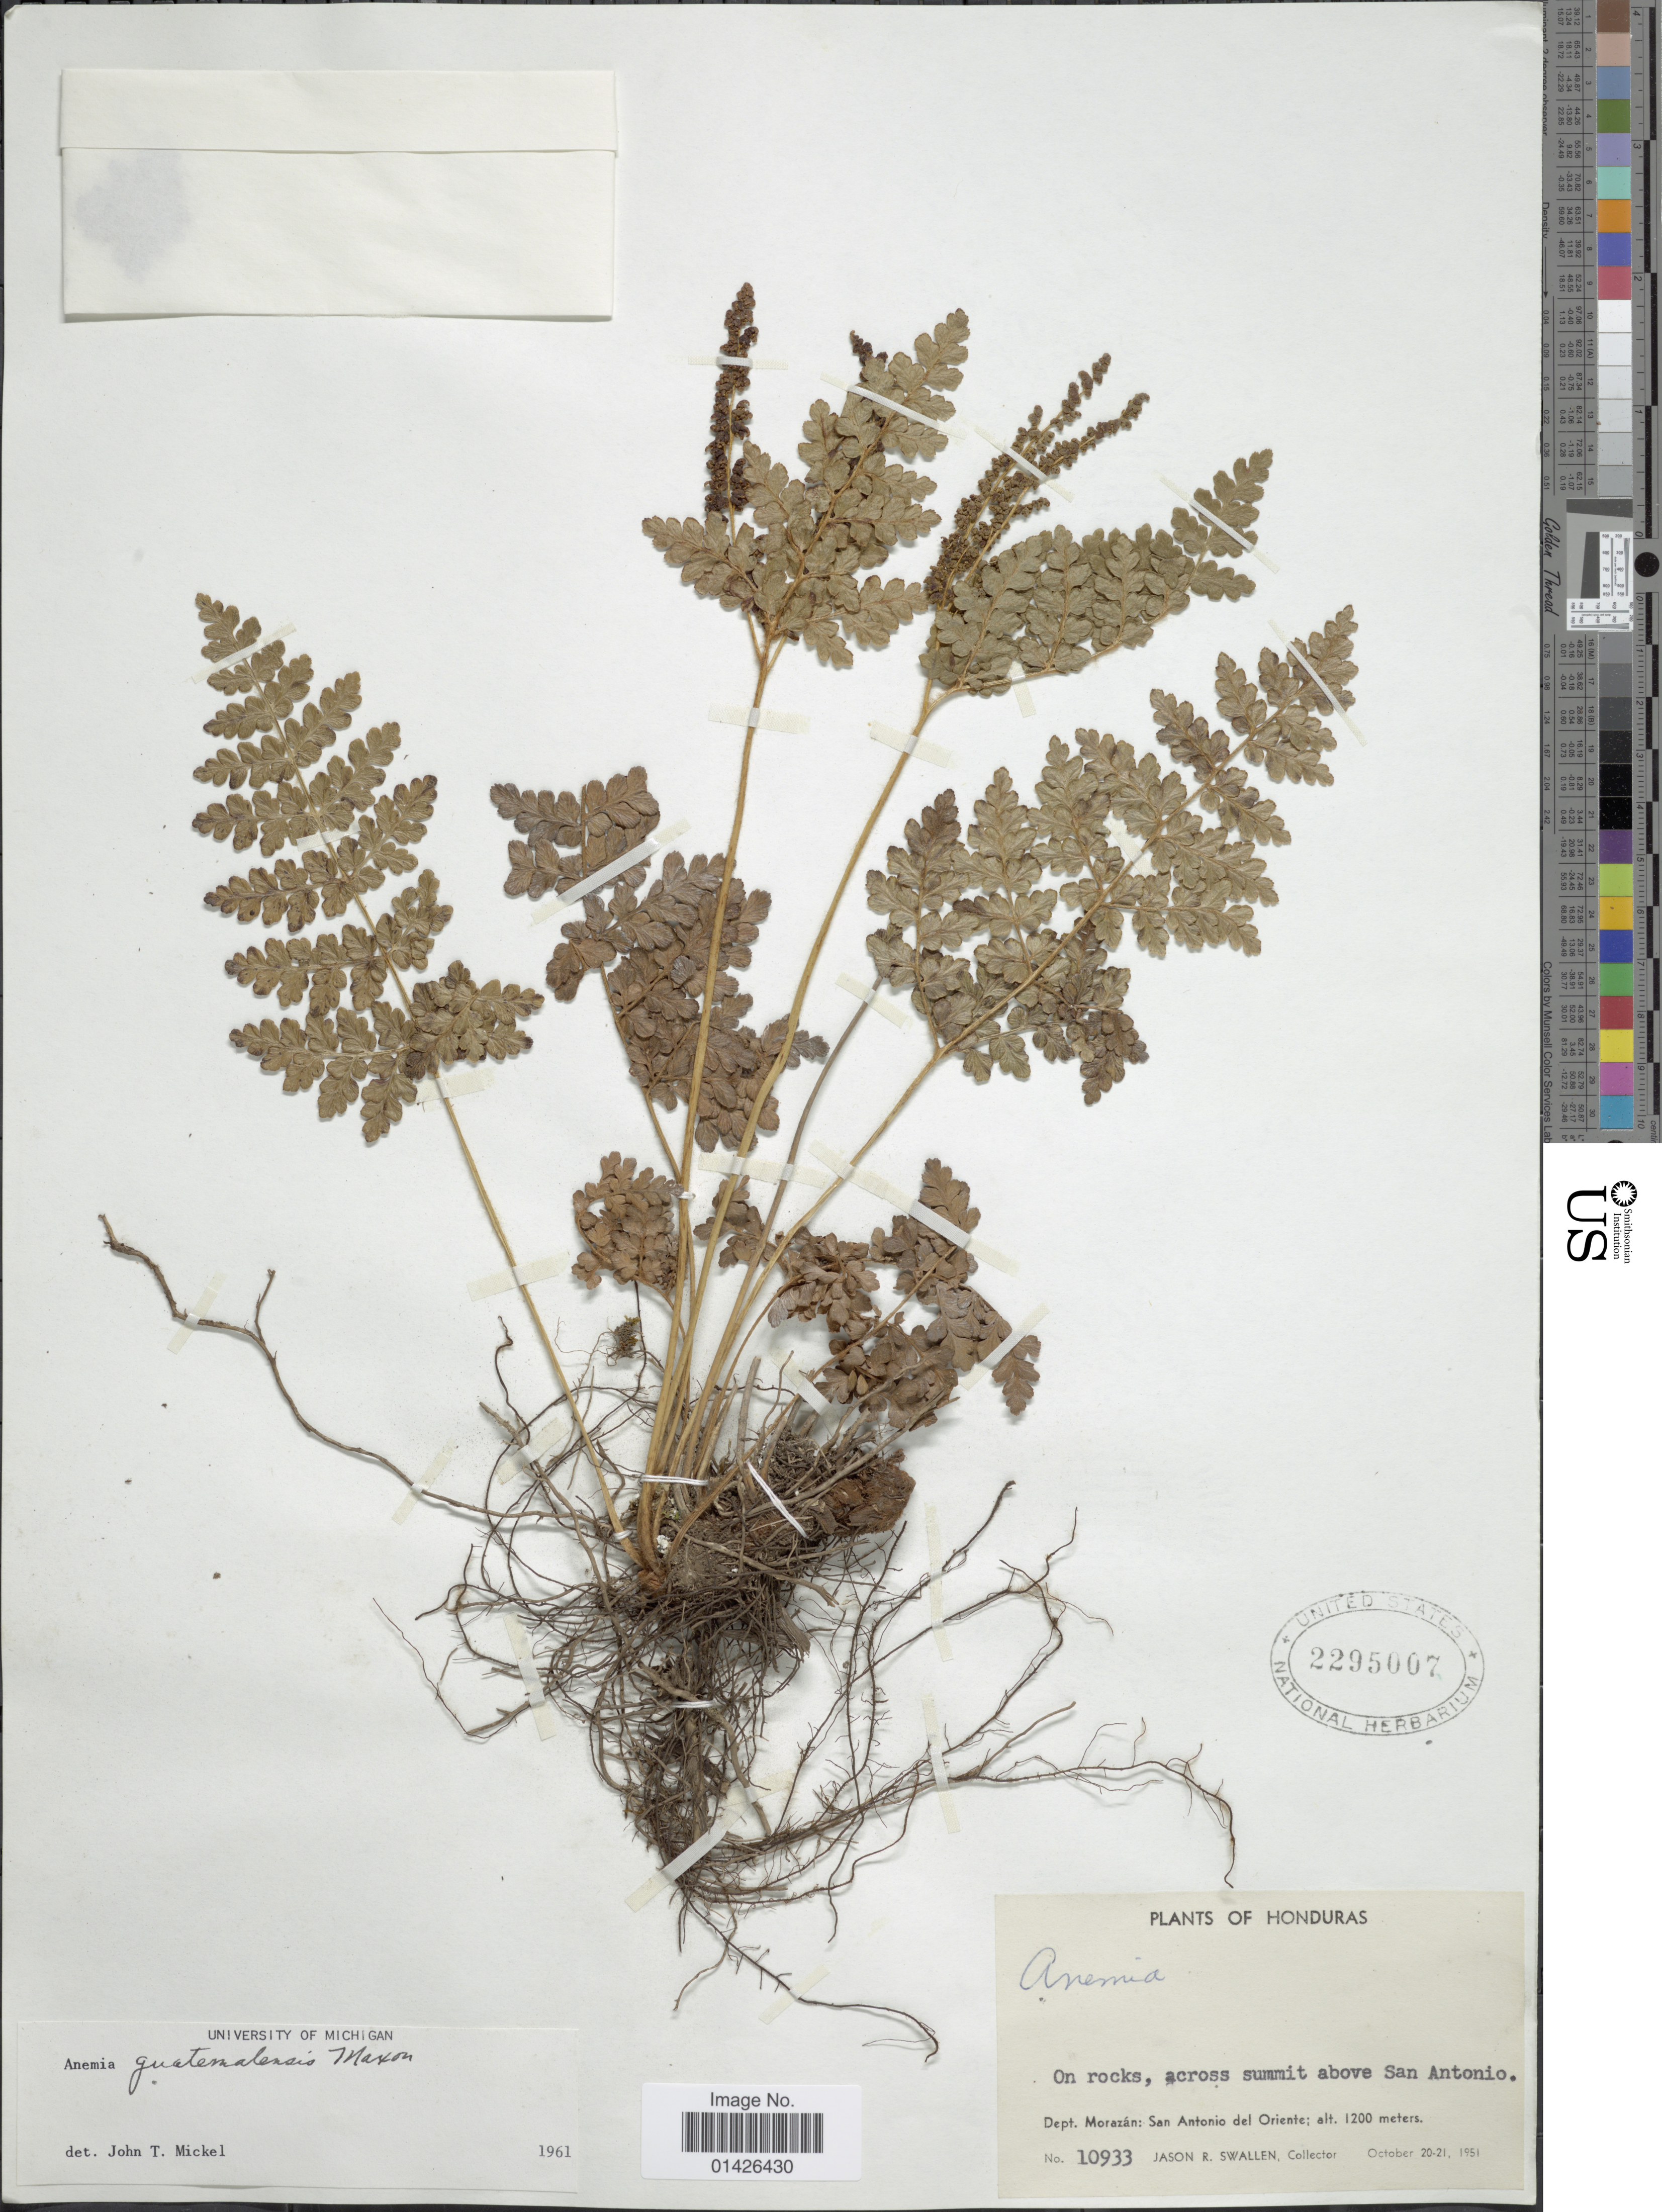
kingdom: Plantae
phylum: Tracheophyta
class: Polypodiopsida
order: Schizaeales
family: Anemiaceae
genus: Anemia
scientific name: Anemia guatemalensis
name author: Maxon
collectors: J. R. Swallen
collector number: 10933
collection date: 1951-10-20/1951-10-21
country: Honduras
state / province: Fco. Morazán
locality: Dept. Morazán: San Antonio del Oriente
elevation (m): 1200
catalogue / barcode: US 2295007